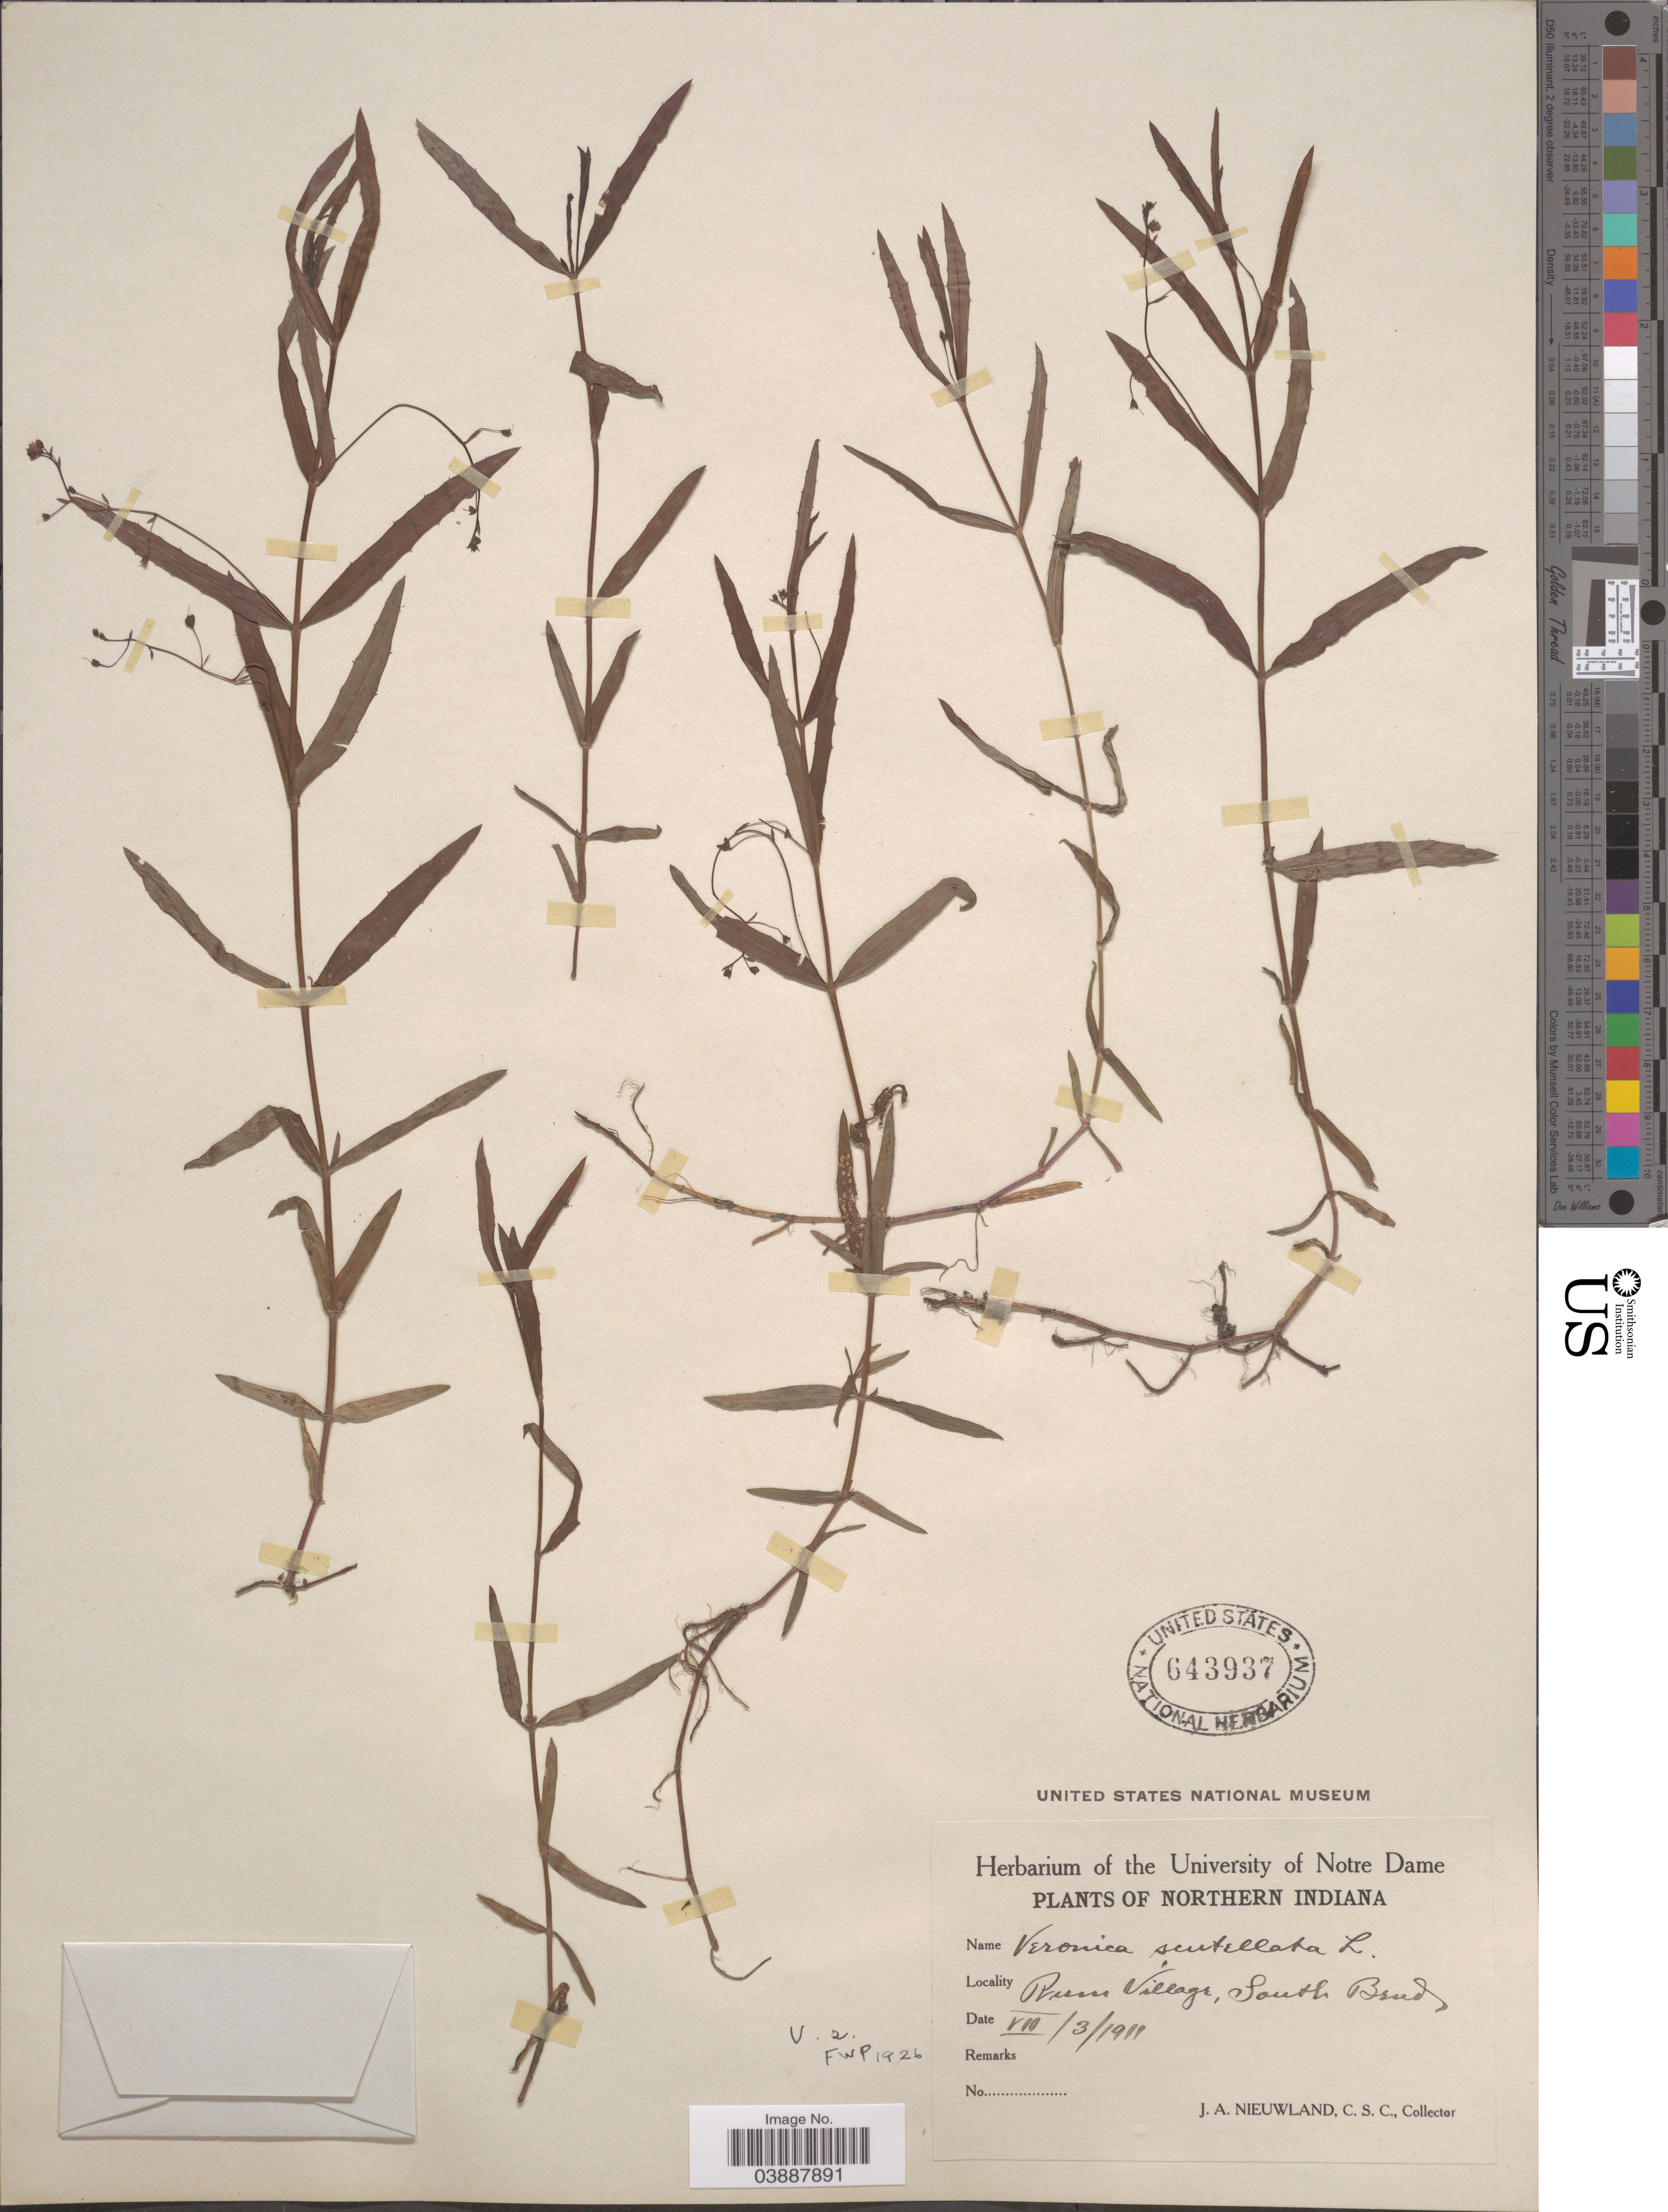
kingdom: Plantae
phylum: Tracheophyta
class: Magnoliopsida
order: Lamiales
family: Plantaginaceae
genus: Veronica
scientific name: Veronica scutellata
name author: L.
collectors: J. A. Nieuwland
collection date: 1911-07-03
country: United States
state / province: Indiana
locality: Northern Indiana. Rum Village, South Bend.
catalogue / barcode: US 643937